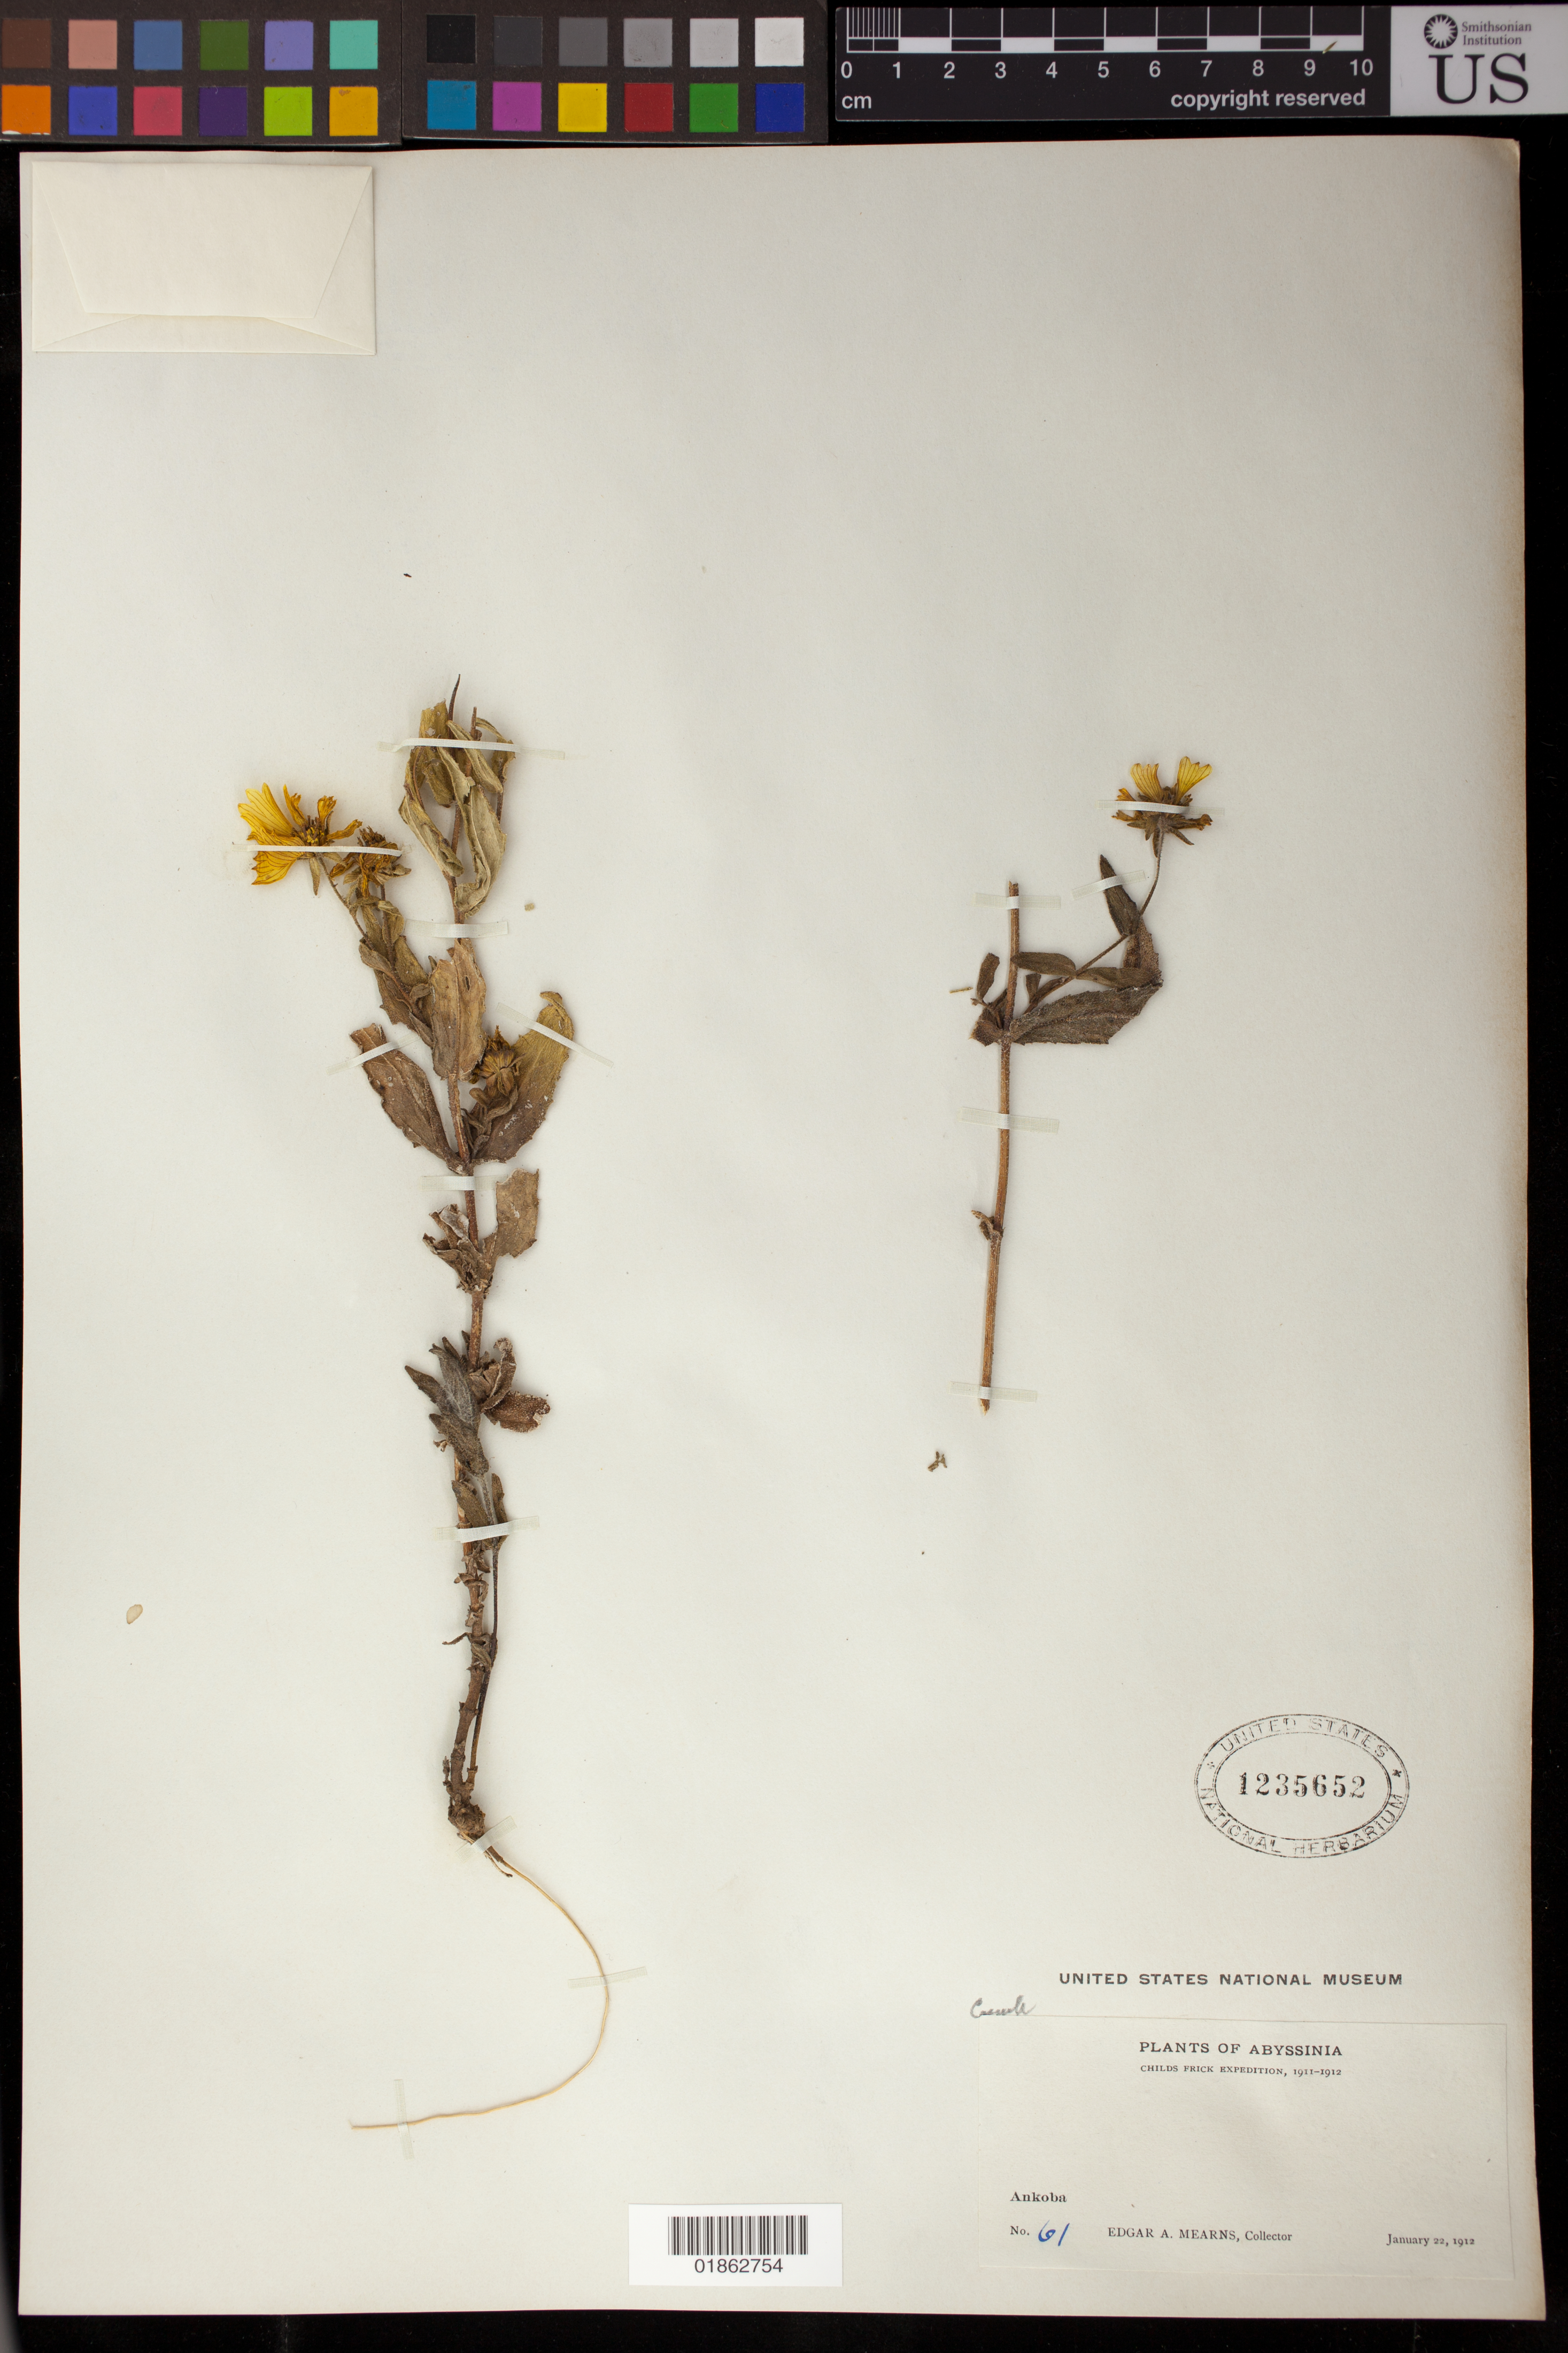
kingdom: Plantae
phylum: Tracheophyta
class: Magnoliopsida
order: Asterales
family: Asteraceae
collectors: E. A. Mearns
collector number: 61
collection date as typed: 22 Jan 1912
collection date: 1912-01-22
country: Ethiopia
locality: Ankoba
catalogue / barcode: US 1235652